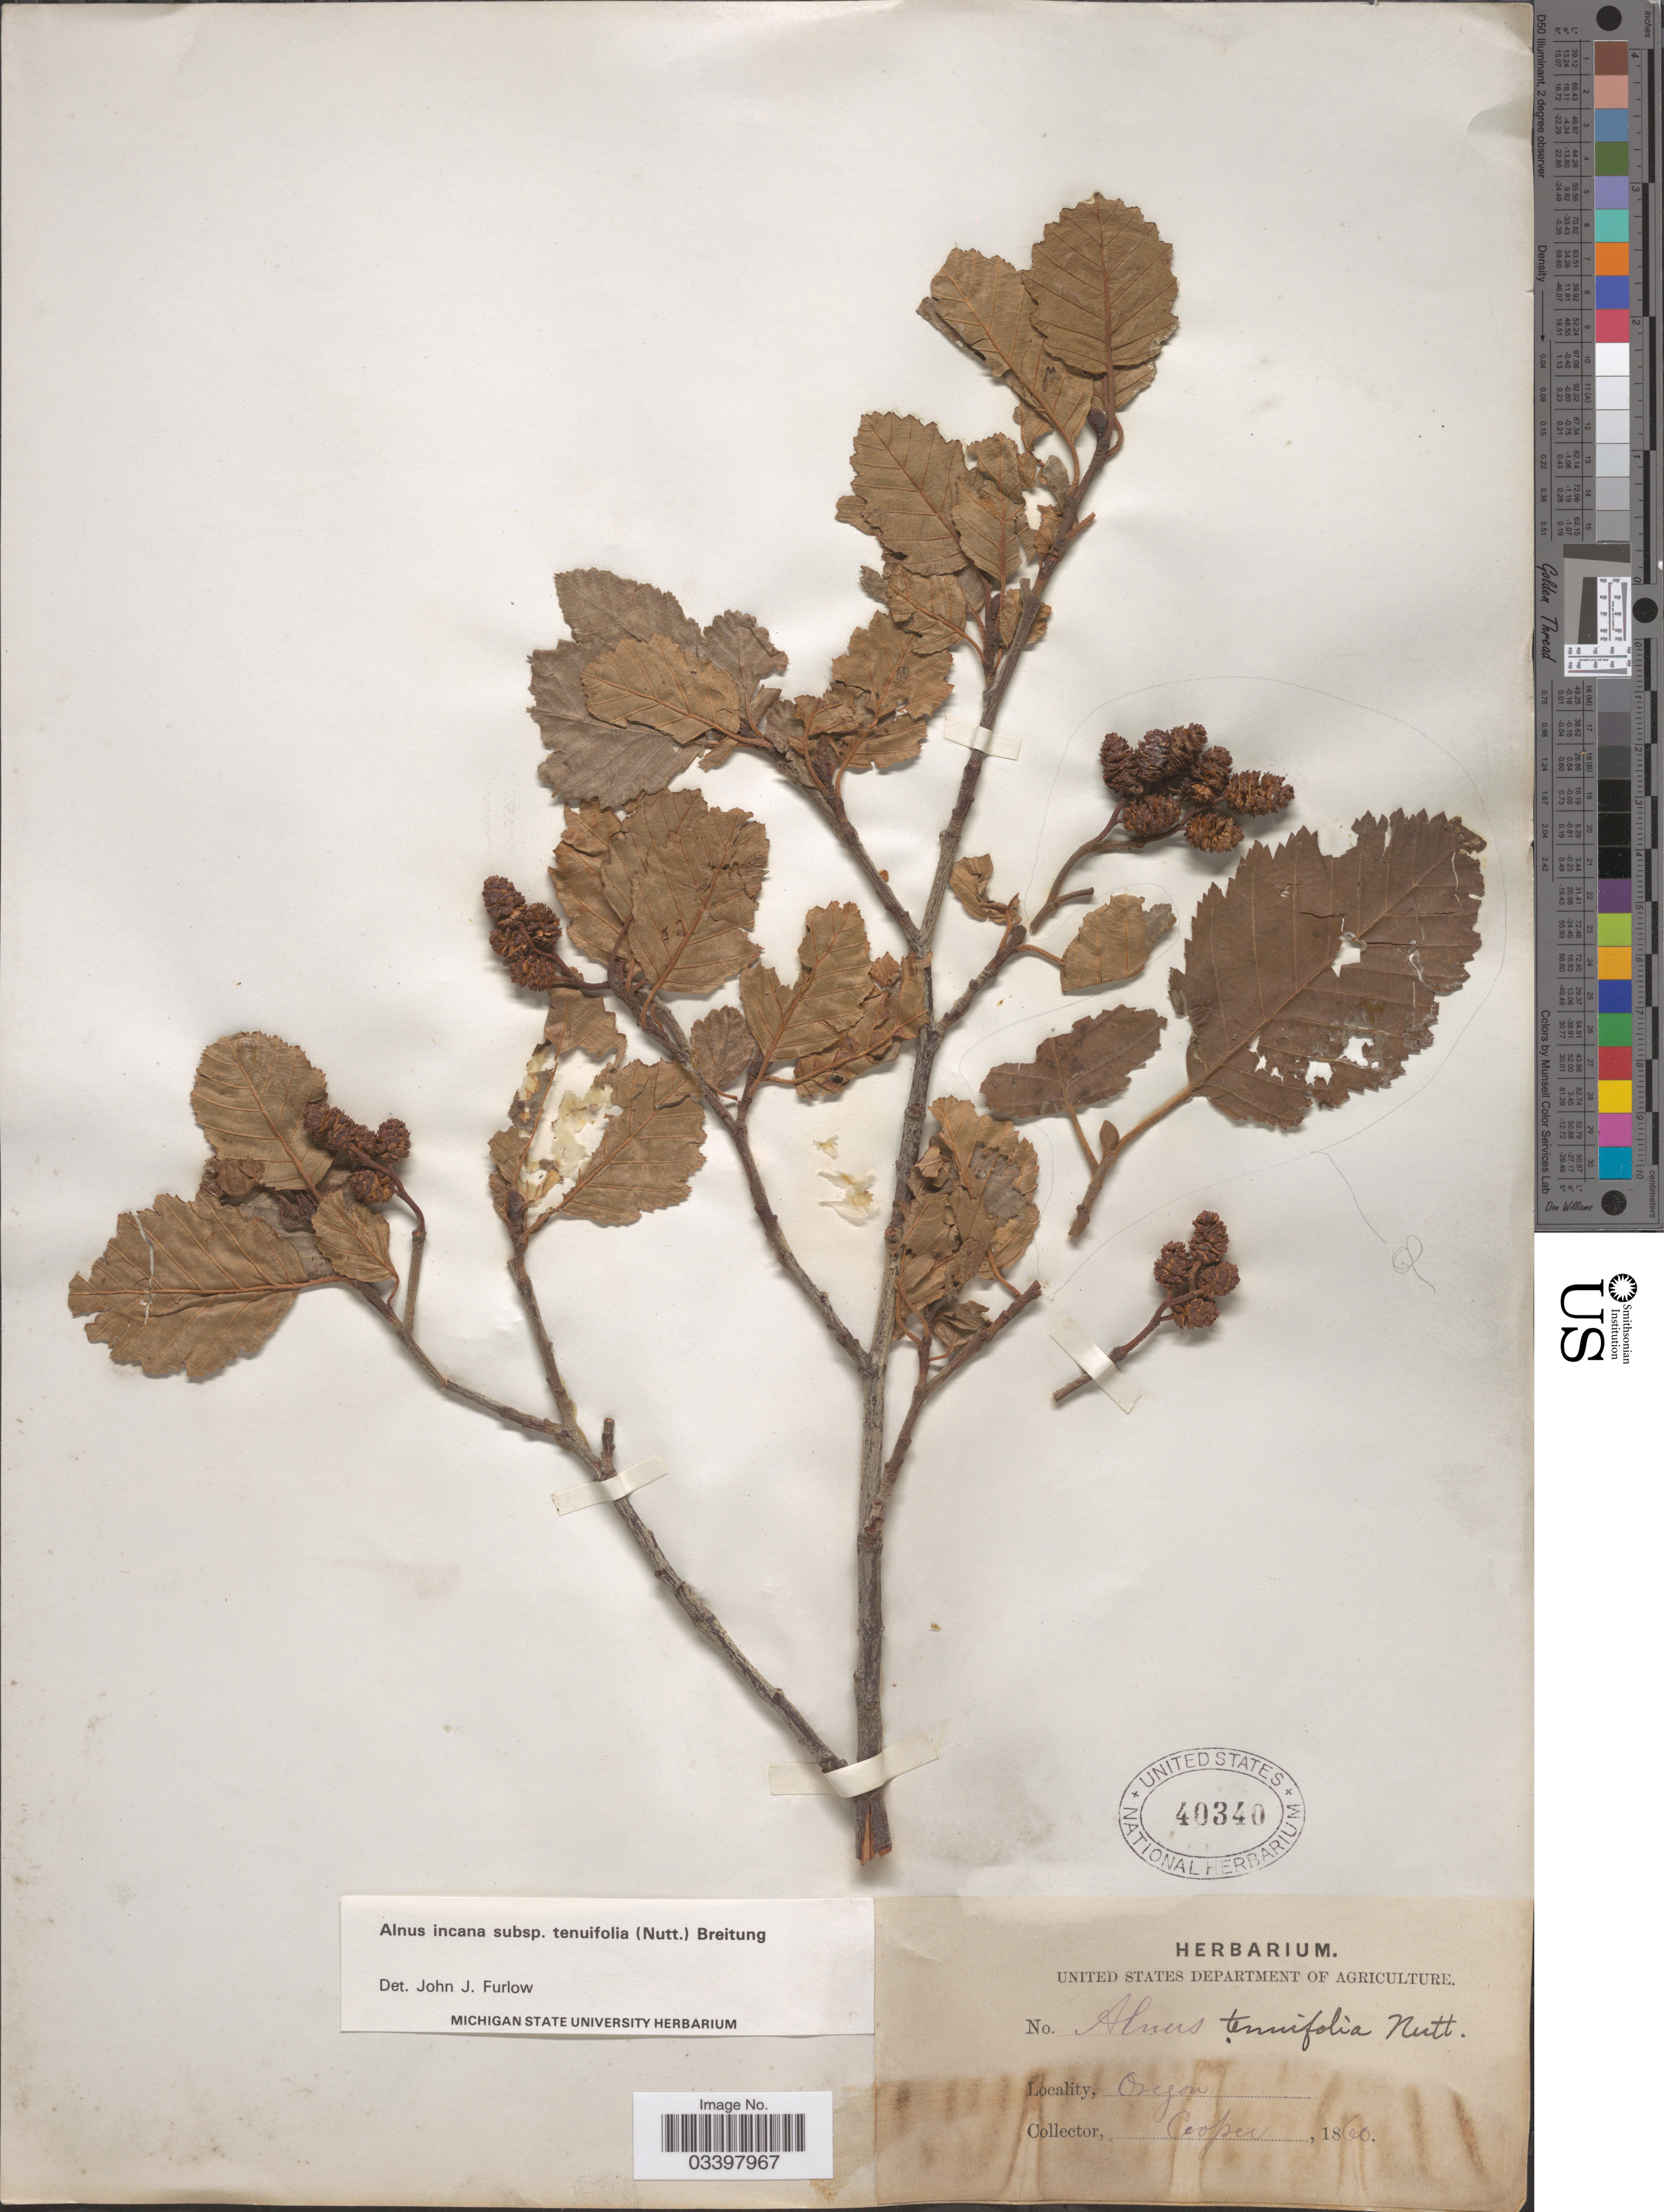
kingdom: Plantae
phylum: Tracheophyta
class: Magnoliopsida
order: Fagales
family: Betulaceae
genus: Alnus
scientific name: Alnus incana subsp. tenuifolia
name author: (Nutt.) Breitung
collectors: -- Cooper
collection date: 1860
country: United States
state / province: Oregon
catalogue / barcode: US 40340